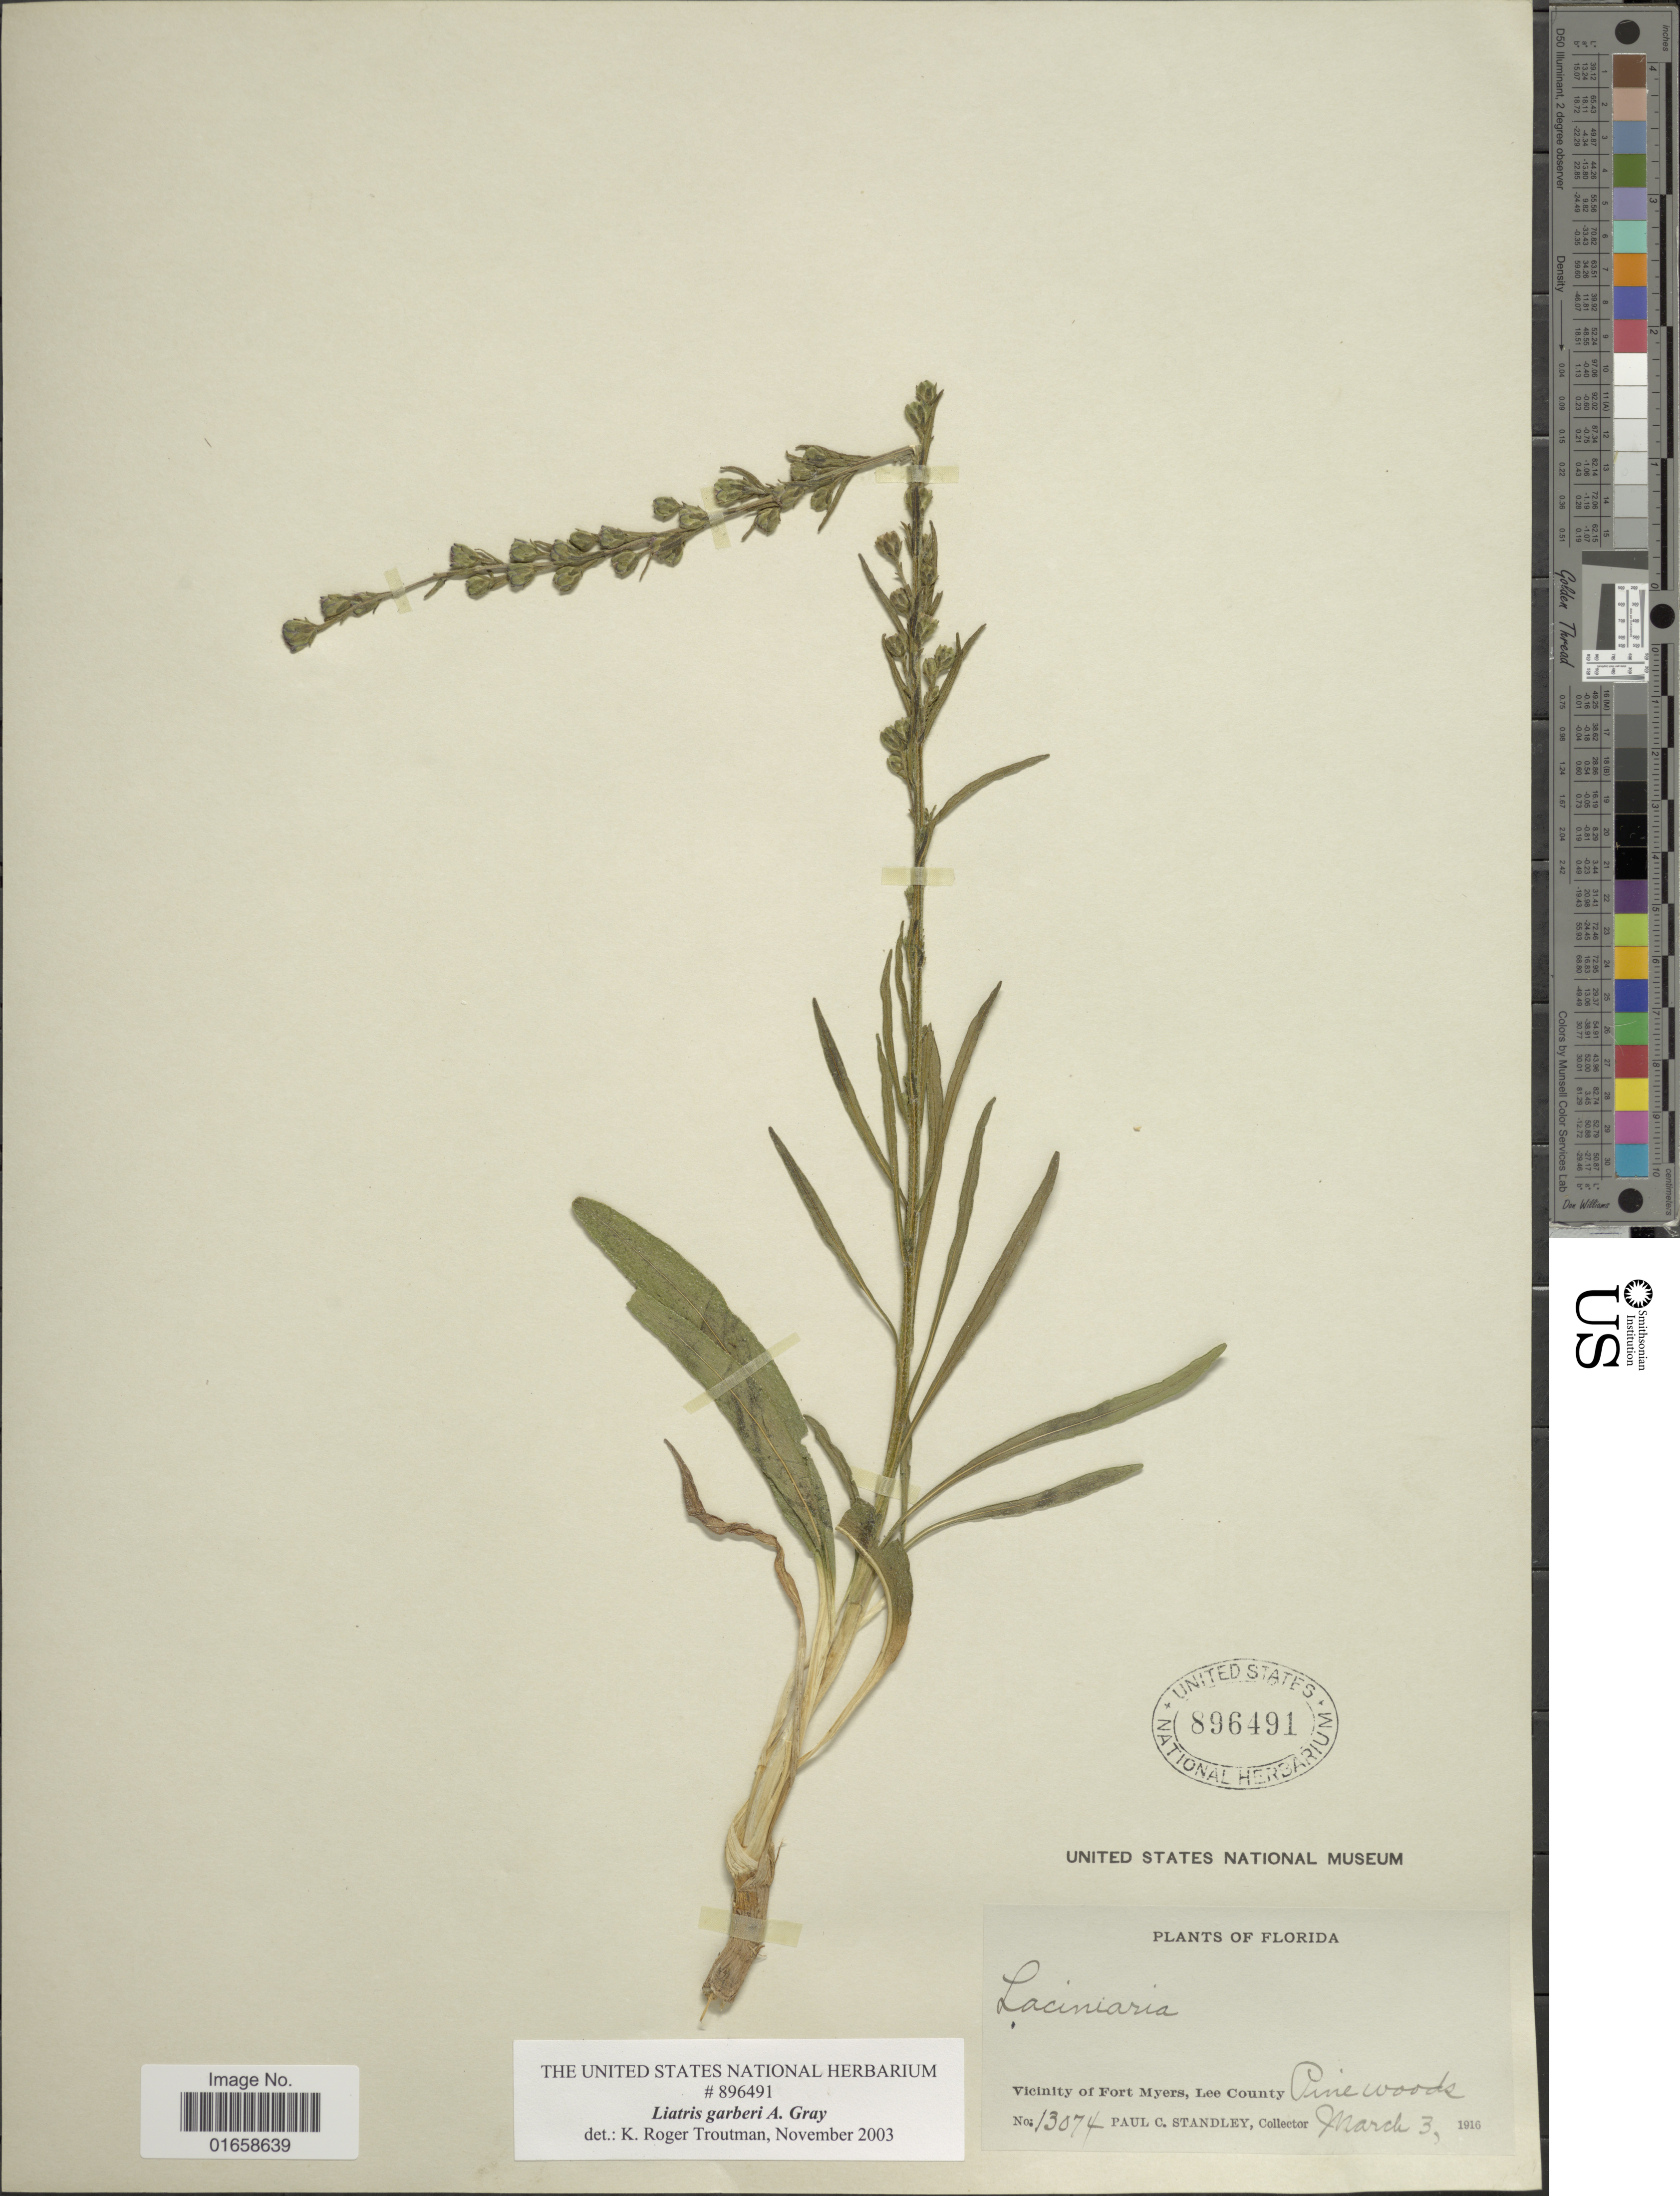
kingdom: Plantae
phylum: Tracheophyta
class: Magnoliopsida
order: Asterales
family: Asteraceae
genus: Liatris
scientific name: Liatris garberi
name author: A. Gray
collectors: P. C. Standley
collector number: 13074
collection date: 1916-03-03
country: United States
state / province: Florida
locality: Vicinity of Fort Myers, Lee County, Pinewoods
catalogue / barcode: US 896491